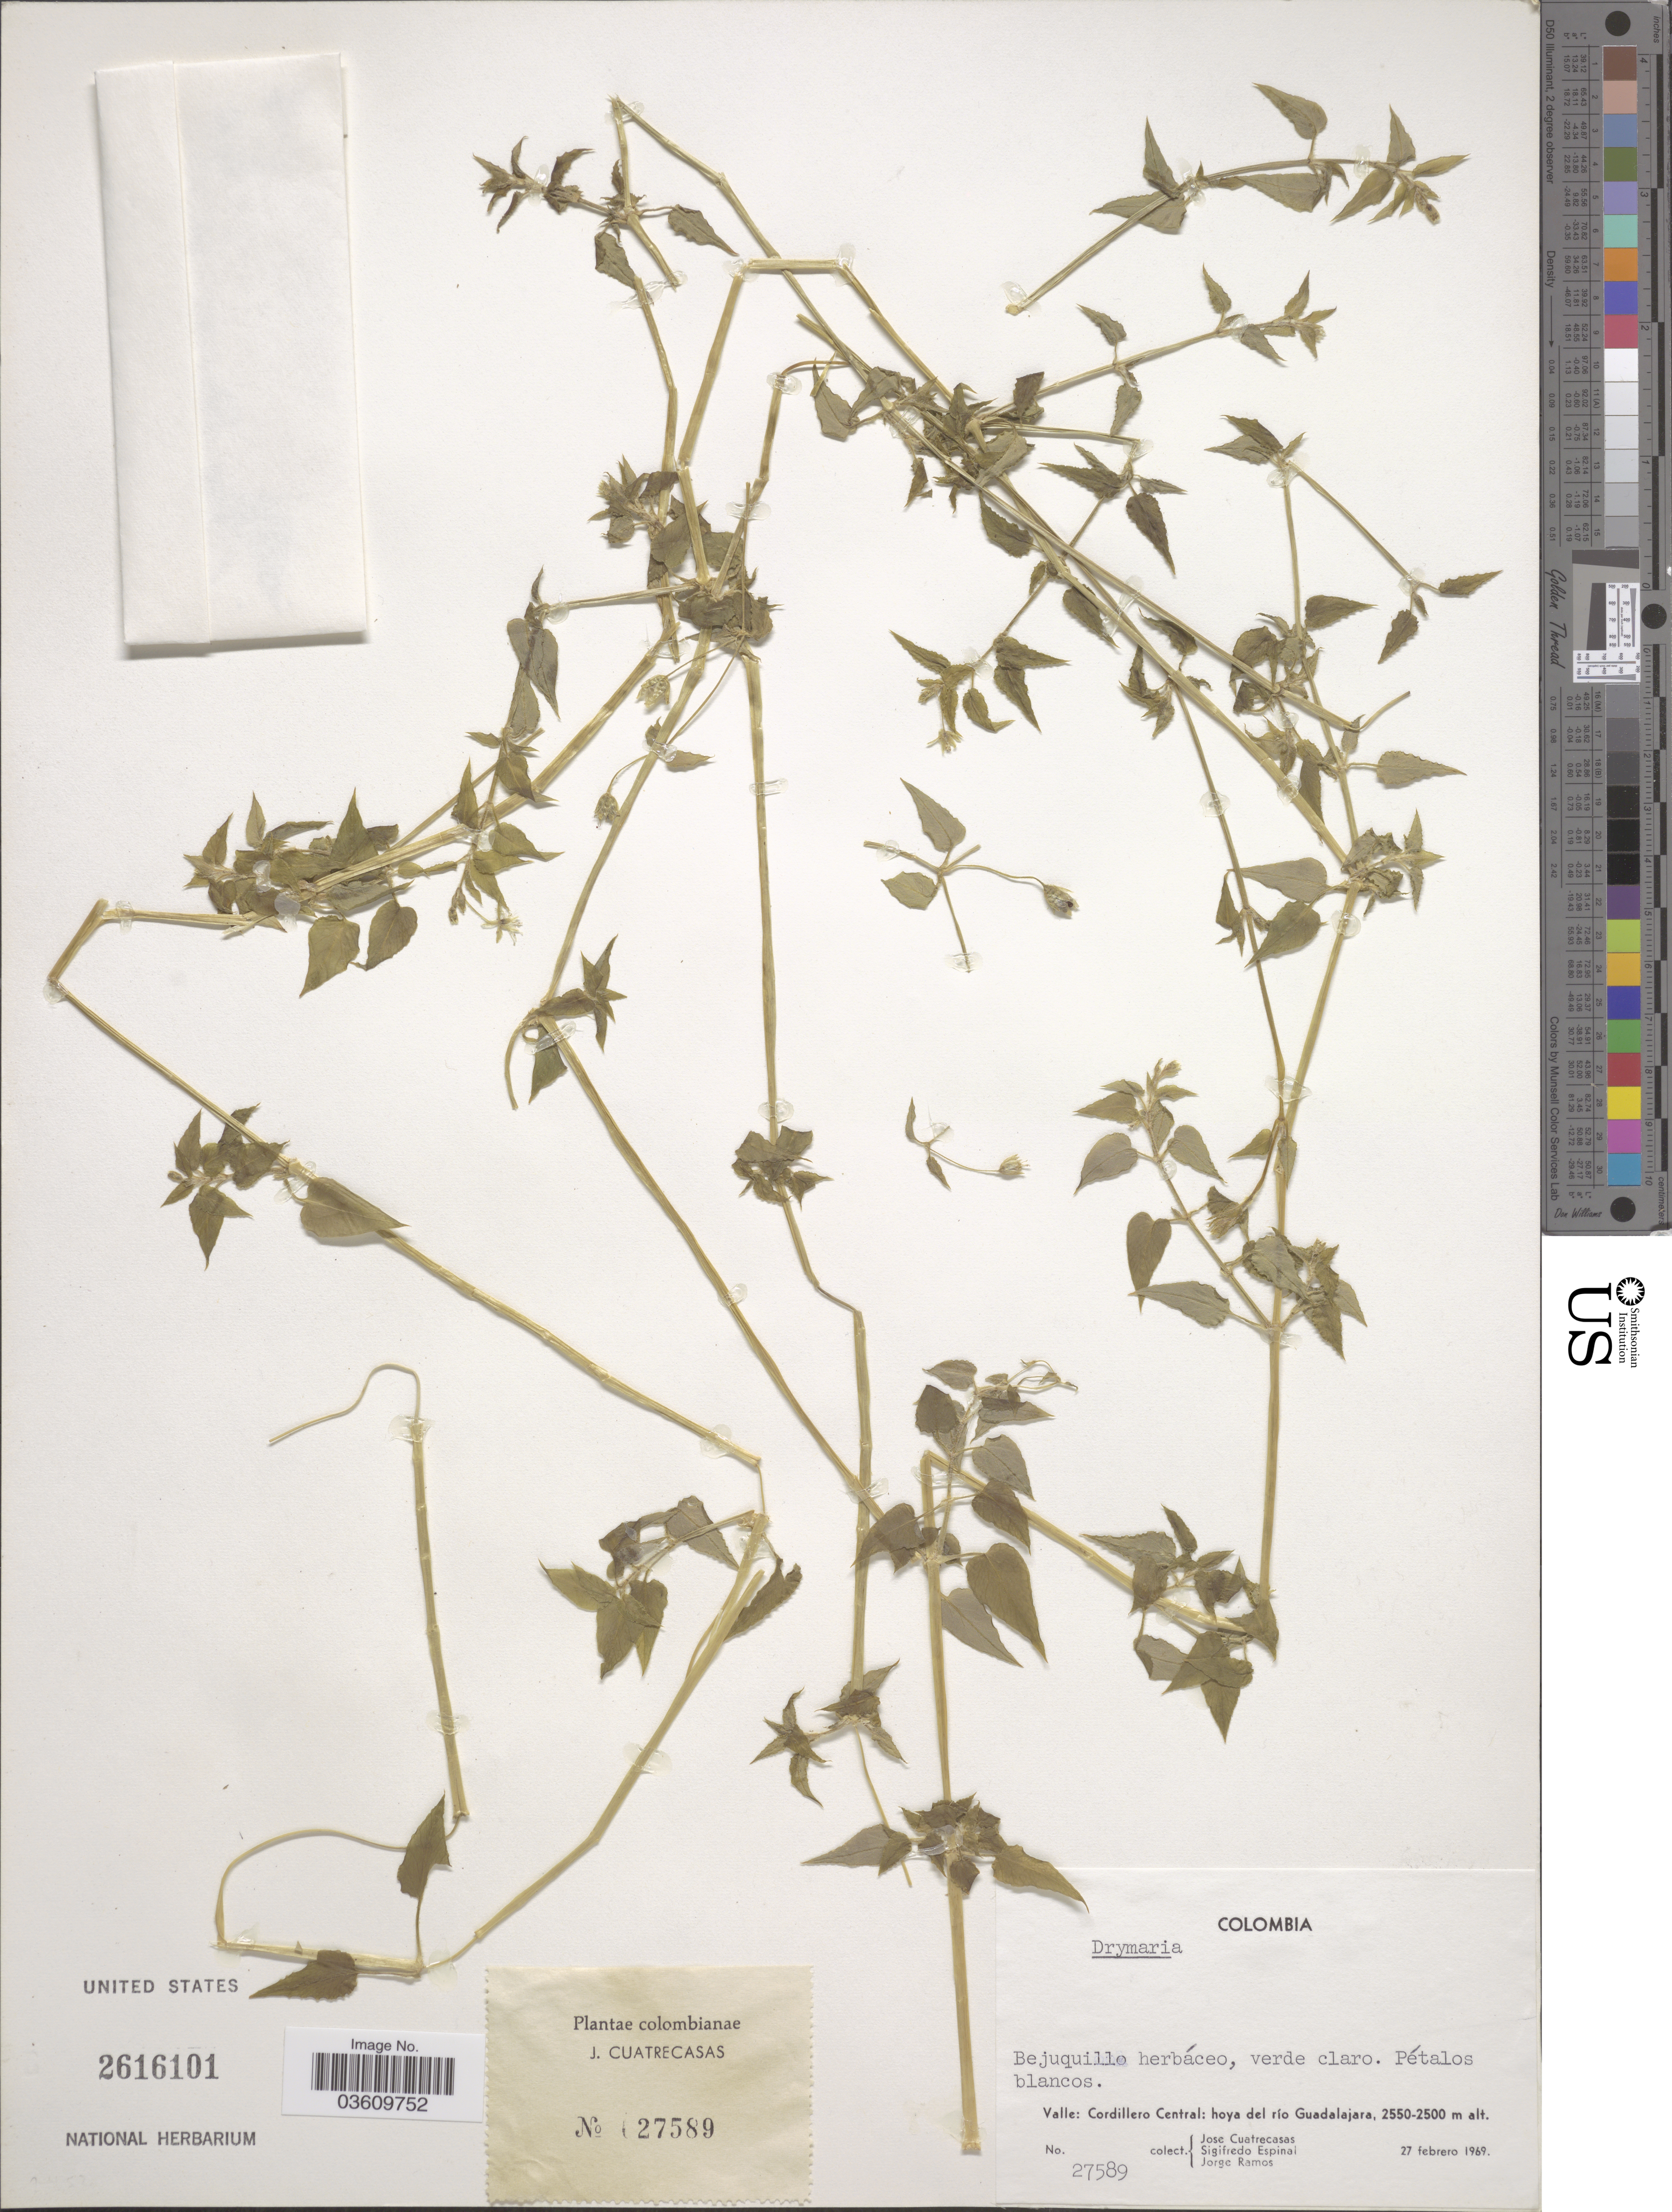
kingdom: Plantae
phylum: Tracheophyta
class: Magnoliopsida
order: Caryophyllales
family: Caryophyllaceae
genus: Stellaria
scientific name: Stellaria sp.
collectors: J. Cuatrecasas, S. Espinal & J. Ramos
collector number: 27589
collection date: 1969-02-27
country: Colombia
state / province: Valle del Cauca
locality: Valle: Cordillero Central: hoya del río Guadalajara.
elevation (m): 2500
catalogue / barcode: US 2616101